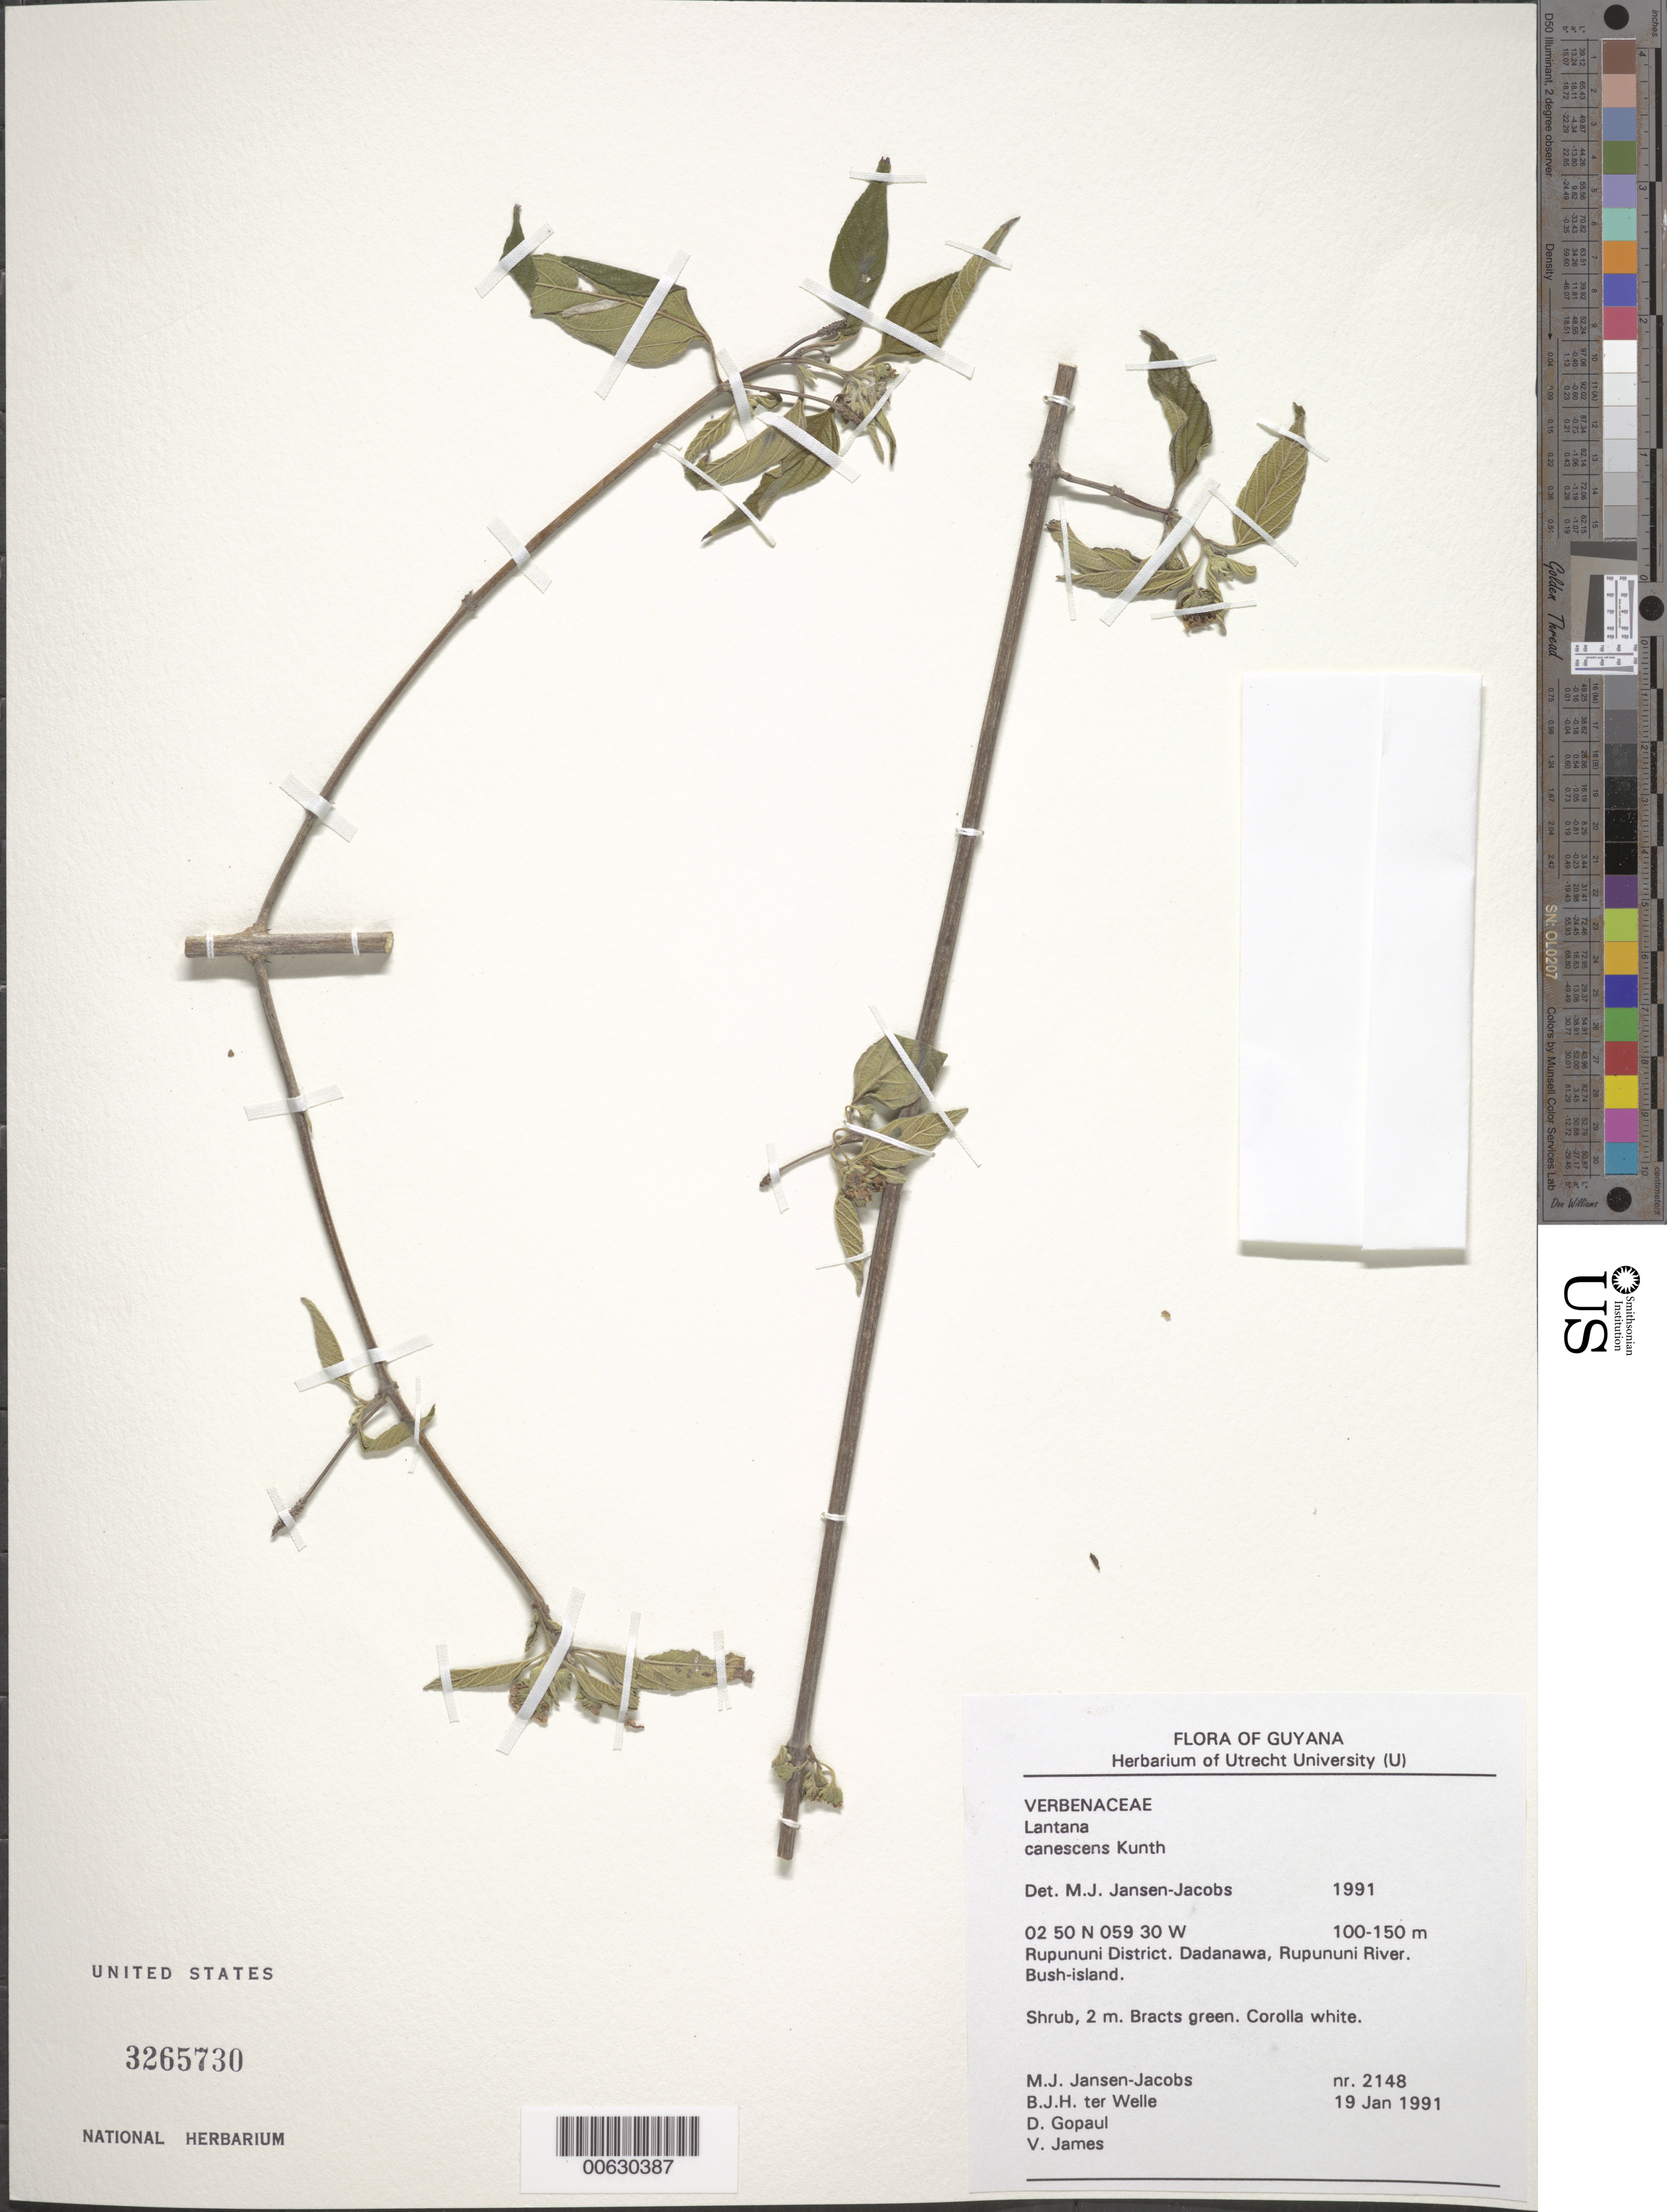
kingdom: Plantae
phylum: Tracheophyta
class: Magnoliopsida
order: Lamiales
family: Verbenaceae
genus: Lantana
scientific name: Lantana canescens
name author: Kunth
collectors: M. J. Jansen-Jacobs, B. Welle, D. Gopaul & V. James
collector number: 2148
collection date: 1991-01-19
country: Guyana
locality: Rupununi Distr. Dadanawa, Rupununi River. Bush-island.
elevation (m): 100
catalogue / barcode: US 3265730